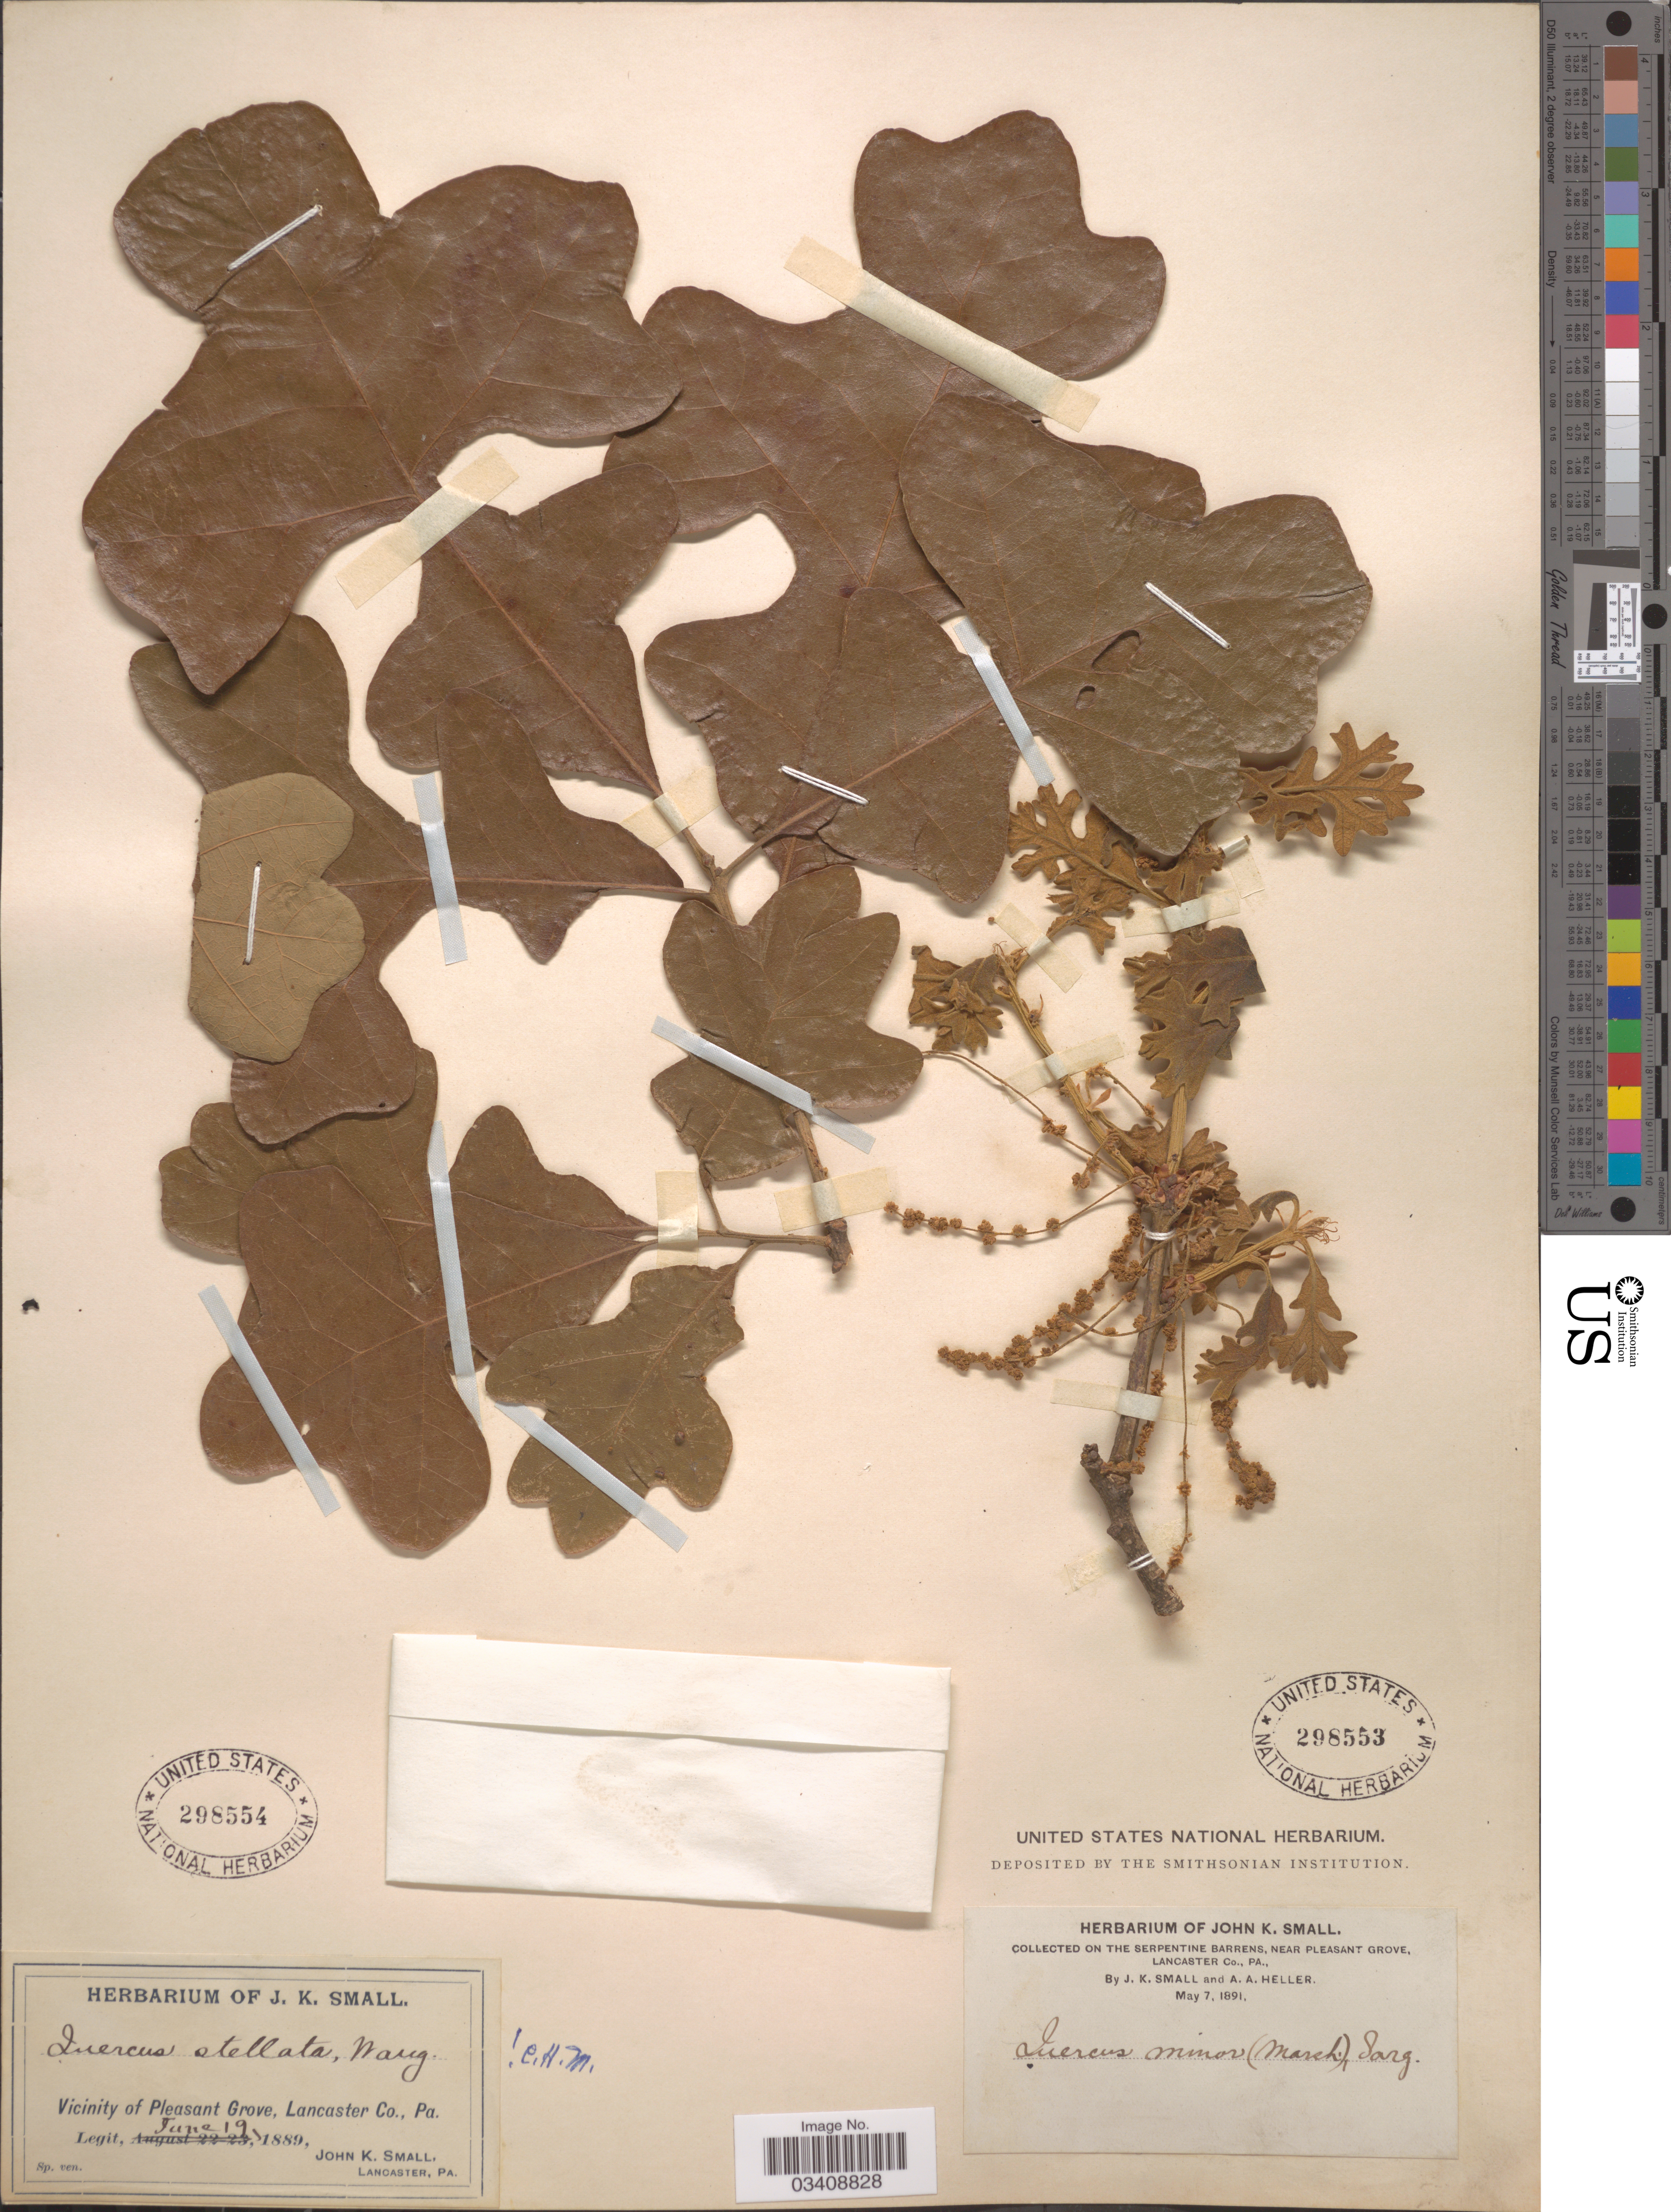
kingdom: Plantae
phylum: Tracheophyta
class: Magnoliopsida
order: Fagales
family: Fagaceae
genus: Quercus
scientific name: Quercus stellata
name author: Wangenh.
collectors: J. K. Small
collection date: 1889-06-19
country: United States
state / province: Pennsylvania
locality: Vicinity of Pleasant Grove, Lancaster Co.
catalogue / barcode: US 298554